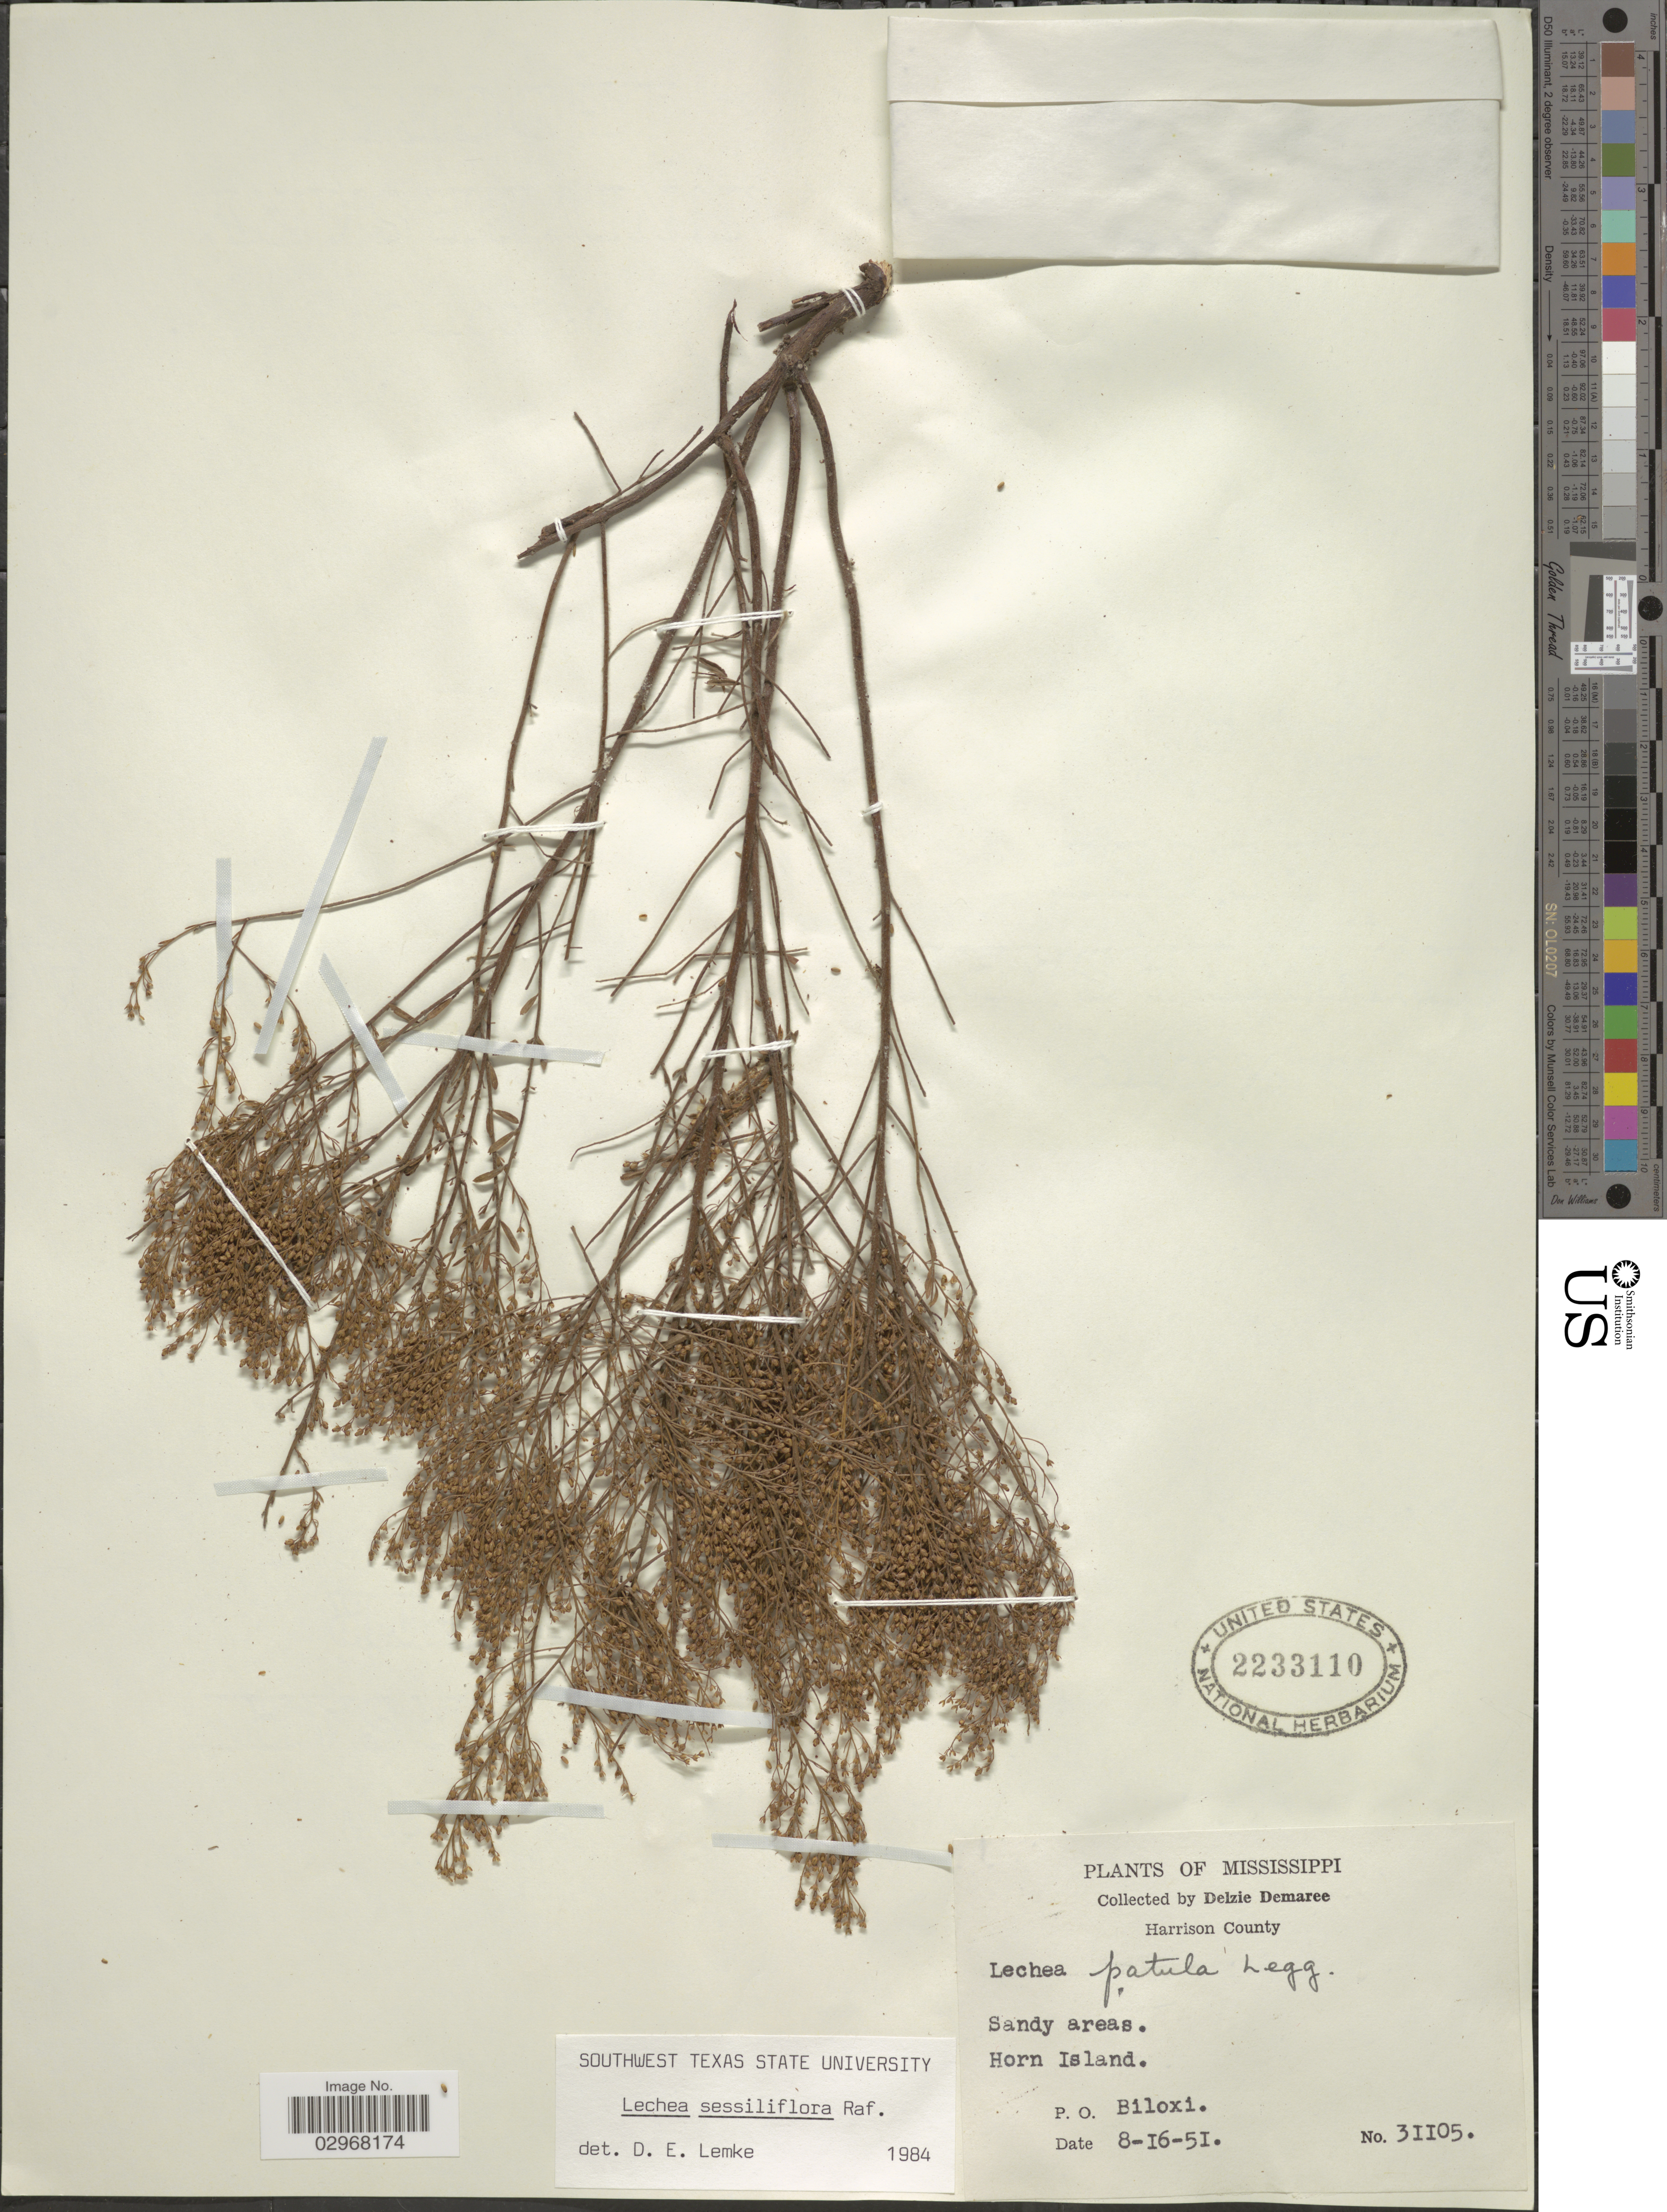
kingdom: Plantae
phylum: Tracheophyta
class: Magnoliopsida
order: Malvales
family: Cistaceae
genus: Lechea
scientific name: Lechea sessiliflora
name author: Raf.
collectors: D. Demaree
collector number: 31105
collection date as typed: Transcribed d/m/y: 16/8/51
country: United States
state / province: Mississippi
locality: Harrison County. Sandy areas. Horn Island. P. O. Biloxi.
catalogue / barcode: US 2233110